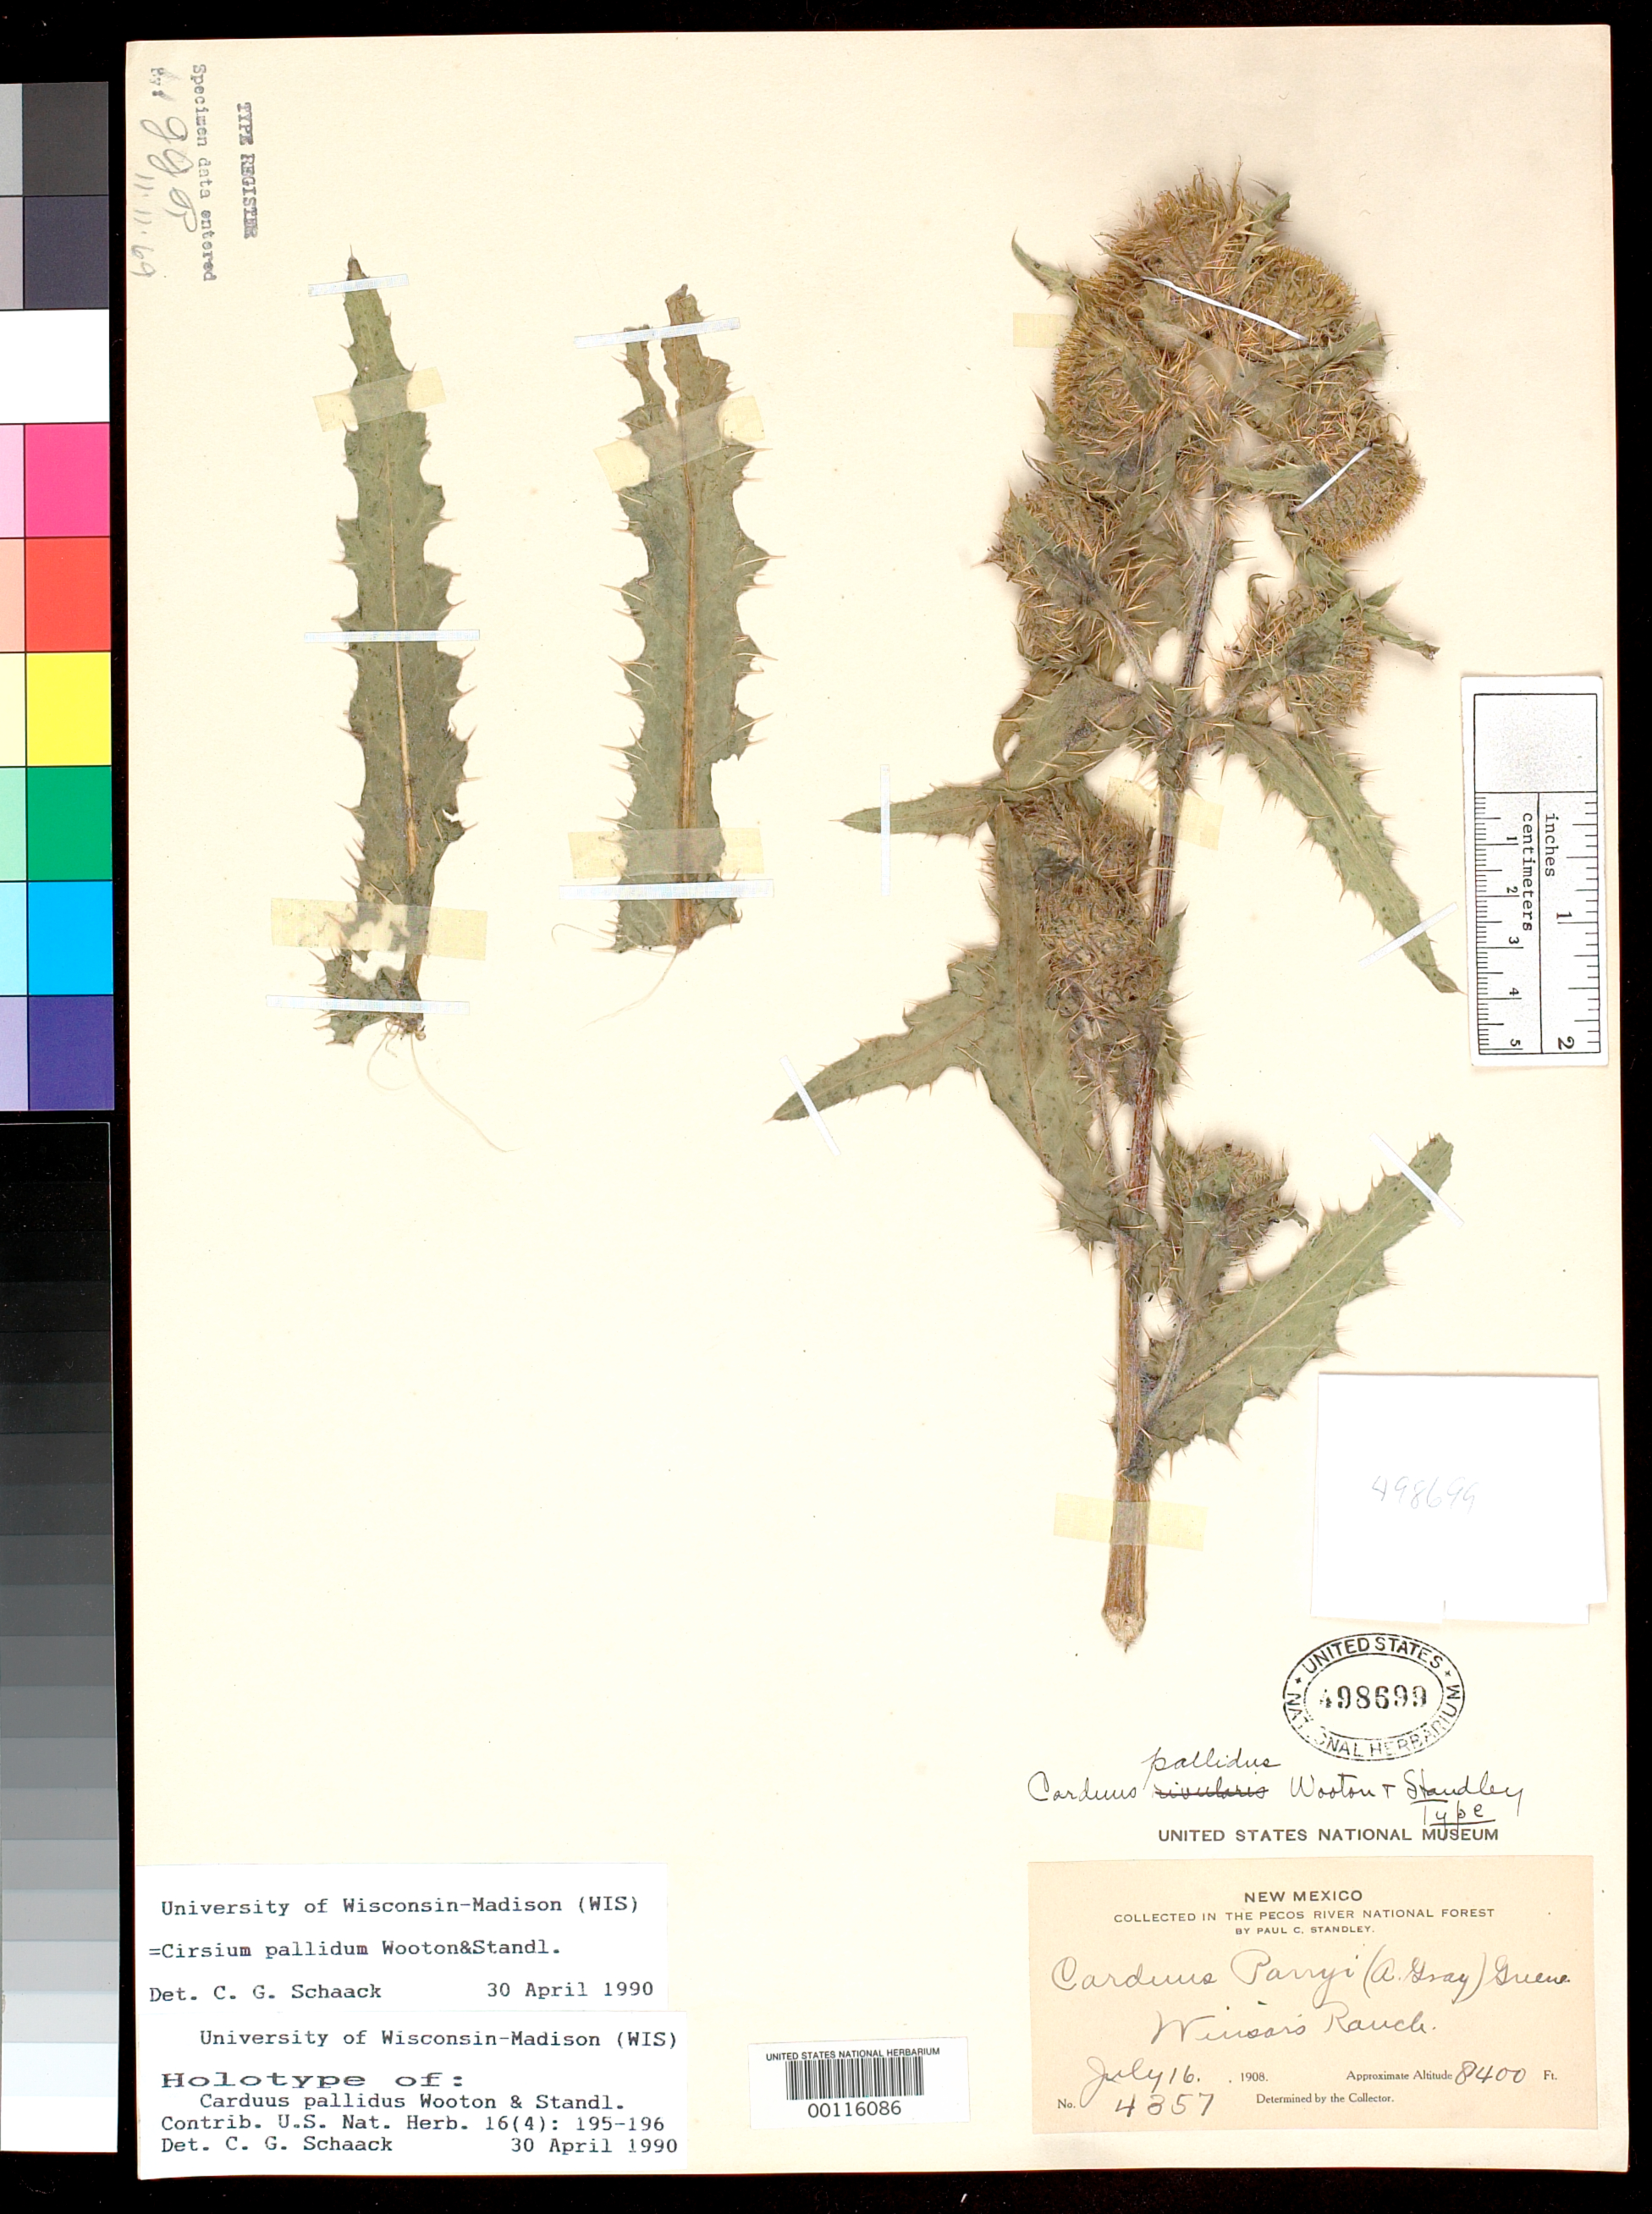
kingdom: Plantae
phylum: Tracheophyta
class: Magnoliopsida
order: Asterales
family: Asteraceae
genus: Carduus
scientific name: Carduus pallidus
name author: Wooton & Standl.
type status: Holotype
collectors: P. C. Standley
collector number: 4357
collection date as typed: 16 Jul 1908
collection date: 1908-07-16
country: United States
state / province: New Mexico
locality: Pecos River National Forest, Winson's Ranch.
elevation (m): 2520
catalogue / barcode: US 498699